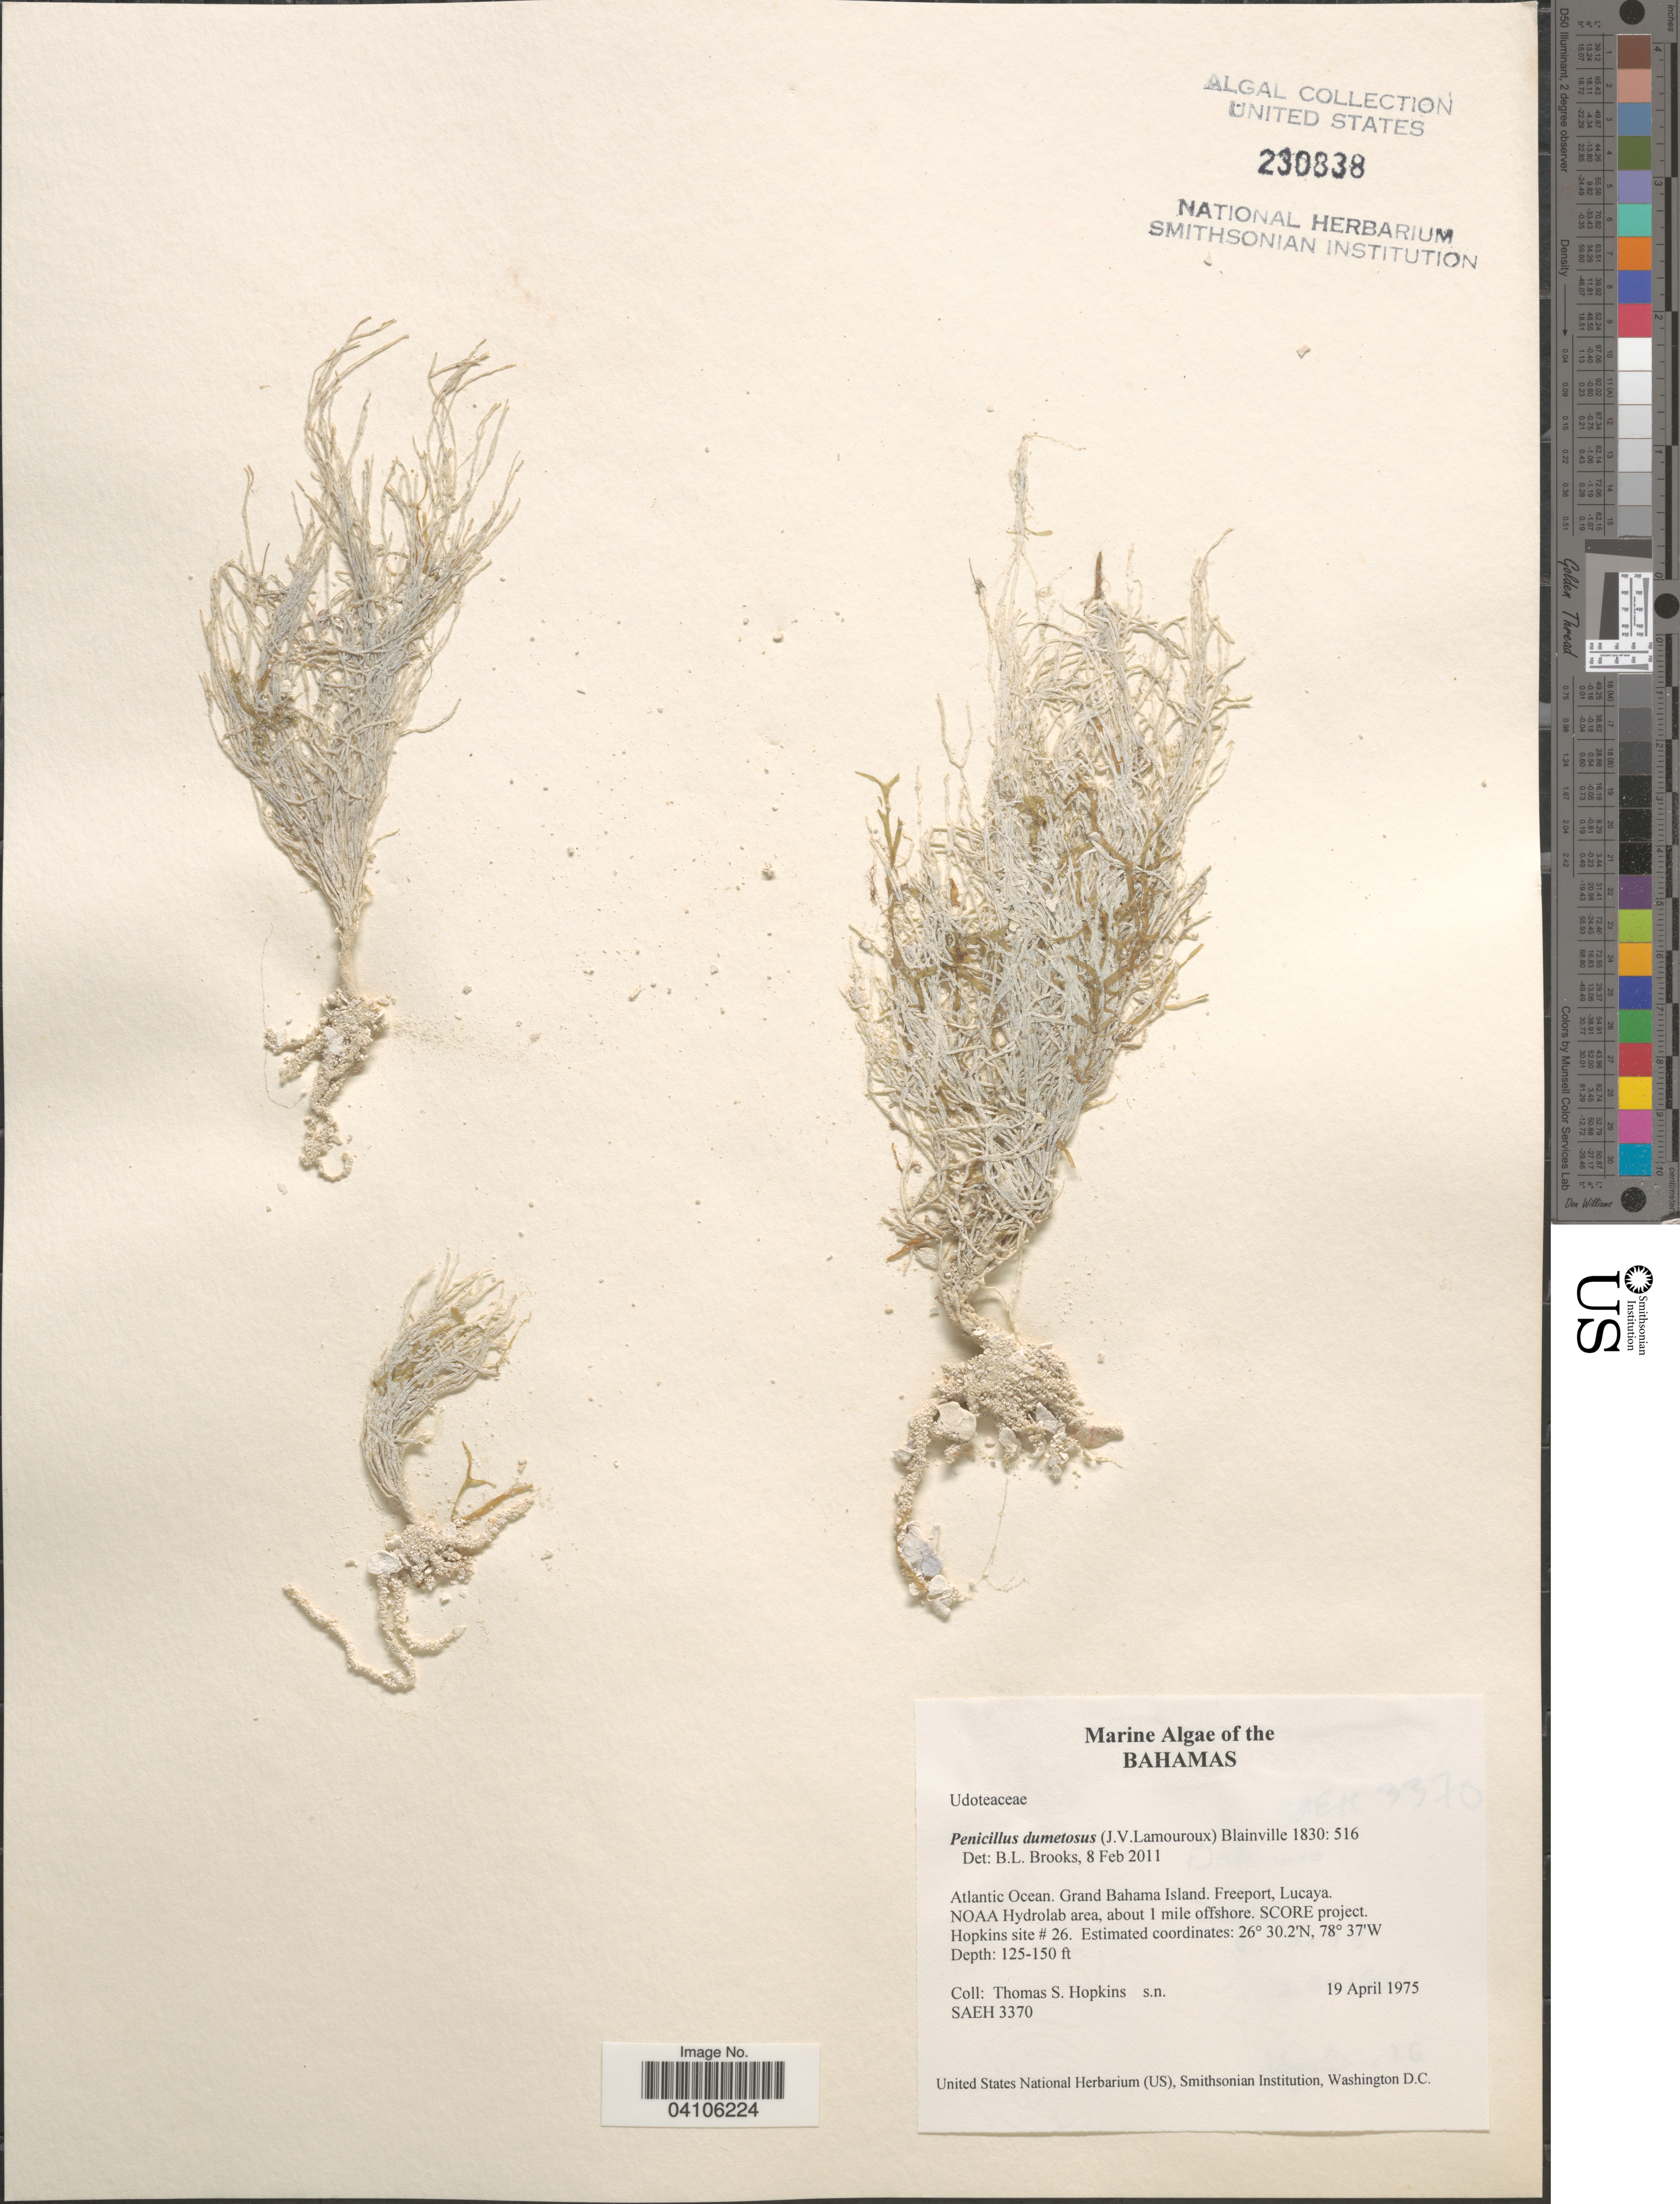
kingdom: Plantae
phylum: Chlorophyta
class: Ulvophyceae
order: Bryopsidales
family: Udoteaceae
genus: Penicillus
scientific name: Penicillus dumetosus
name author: (J.V.Lamouroux) Blainville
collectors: T. Hopkins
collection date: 1975-04-19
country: Bahamas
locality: Atlantic Ocean. Grand Bahama Island. Freeport, Lucaya. NOAA Hydrolab area, about 1 mile offshore. SCORE project. Hopkins site # 26.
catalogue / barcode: US 230838